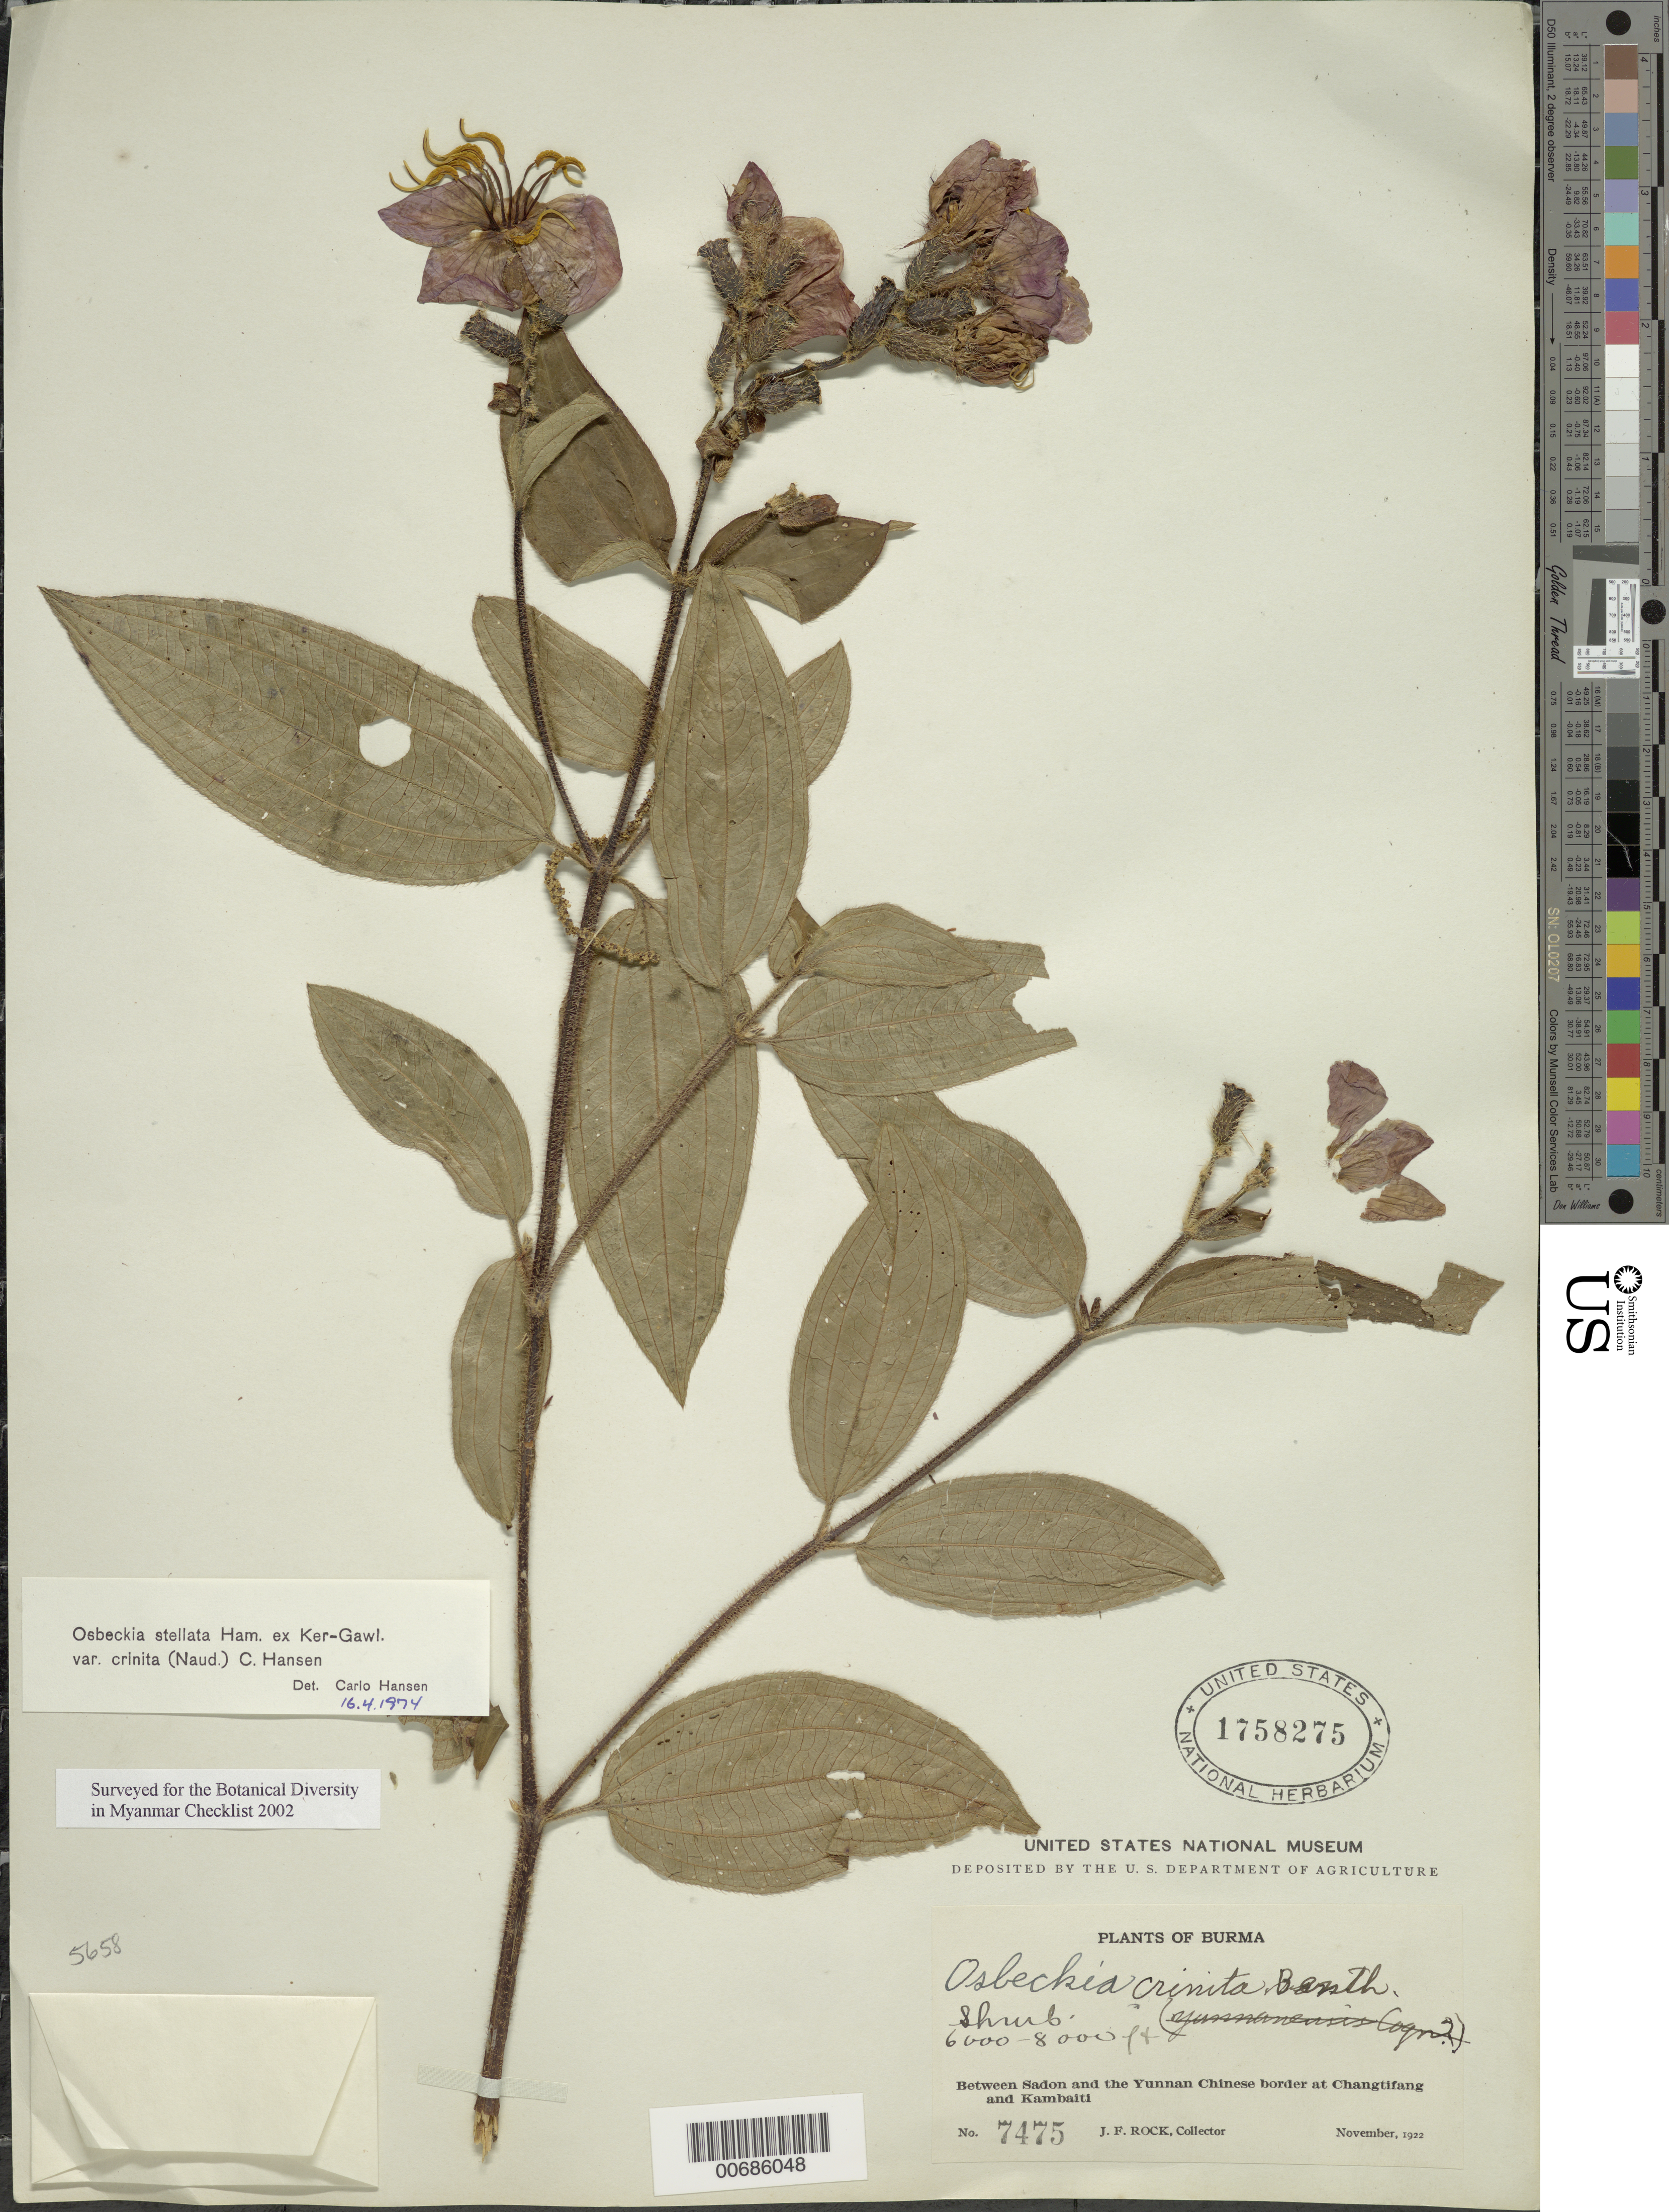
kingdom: Plantae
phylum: Tracheophyta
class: Magnoliopsida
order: Myrtales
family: Melastomataceae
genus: Osbeckia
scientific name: Osbeckia stellata var. crinita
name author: (Benth. ex Naudin) C.Hansen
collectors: J. F. Rock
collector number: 7475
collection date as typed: Nov 1922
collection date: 1922-11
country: Myanmar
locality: Betw. Sadon and Yunnan Chinese border at Changtifang and Kambaiti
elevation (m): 1829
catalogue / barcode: US 1758275